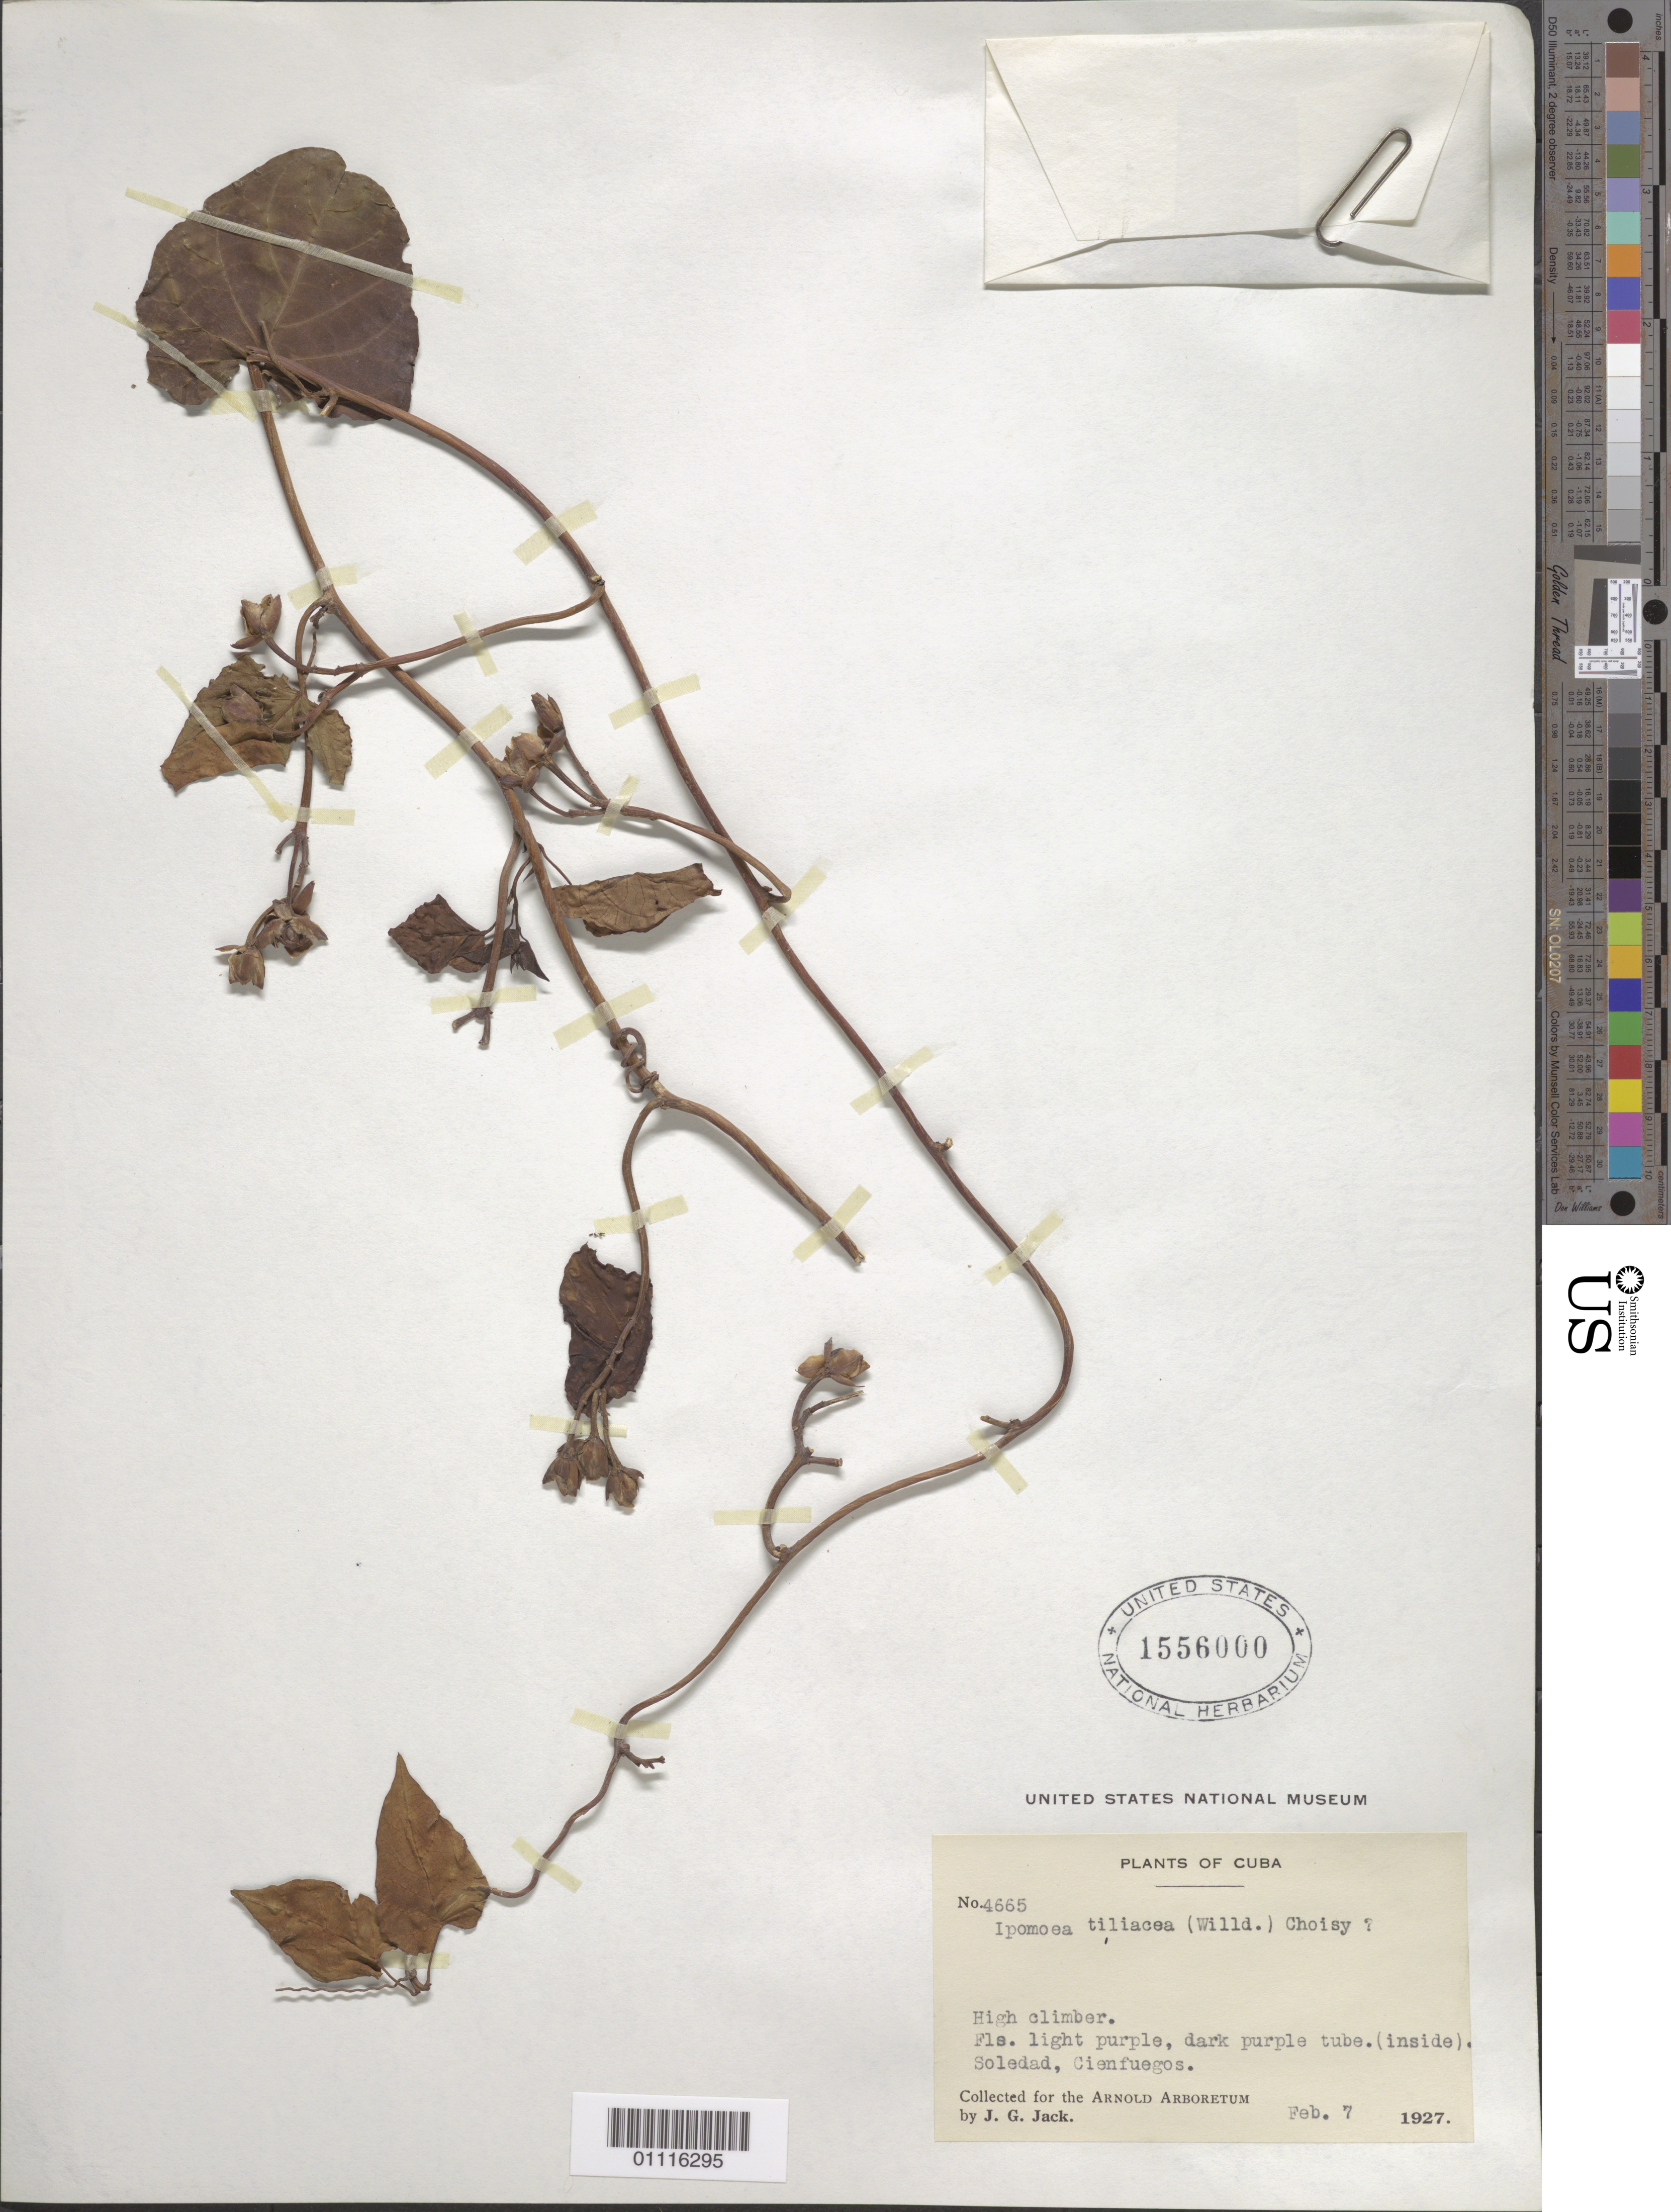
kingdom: Plantae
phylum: Tracheophyta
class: Magnoliopsida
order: Solanales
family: Convolvulaceae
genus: Ipomoea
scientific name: Ipomoea tiliacea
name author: (Willd.) Choisy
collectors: J. G. Jack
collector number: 4665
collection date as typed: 07 Feb 1927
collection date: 1927-02-07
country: Cuba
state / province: Cienfuegos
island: Cuba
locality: Soledad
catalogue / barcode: US 1556000